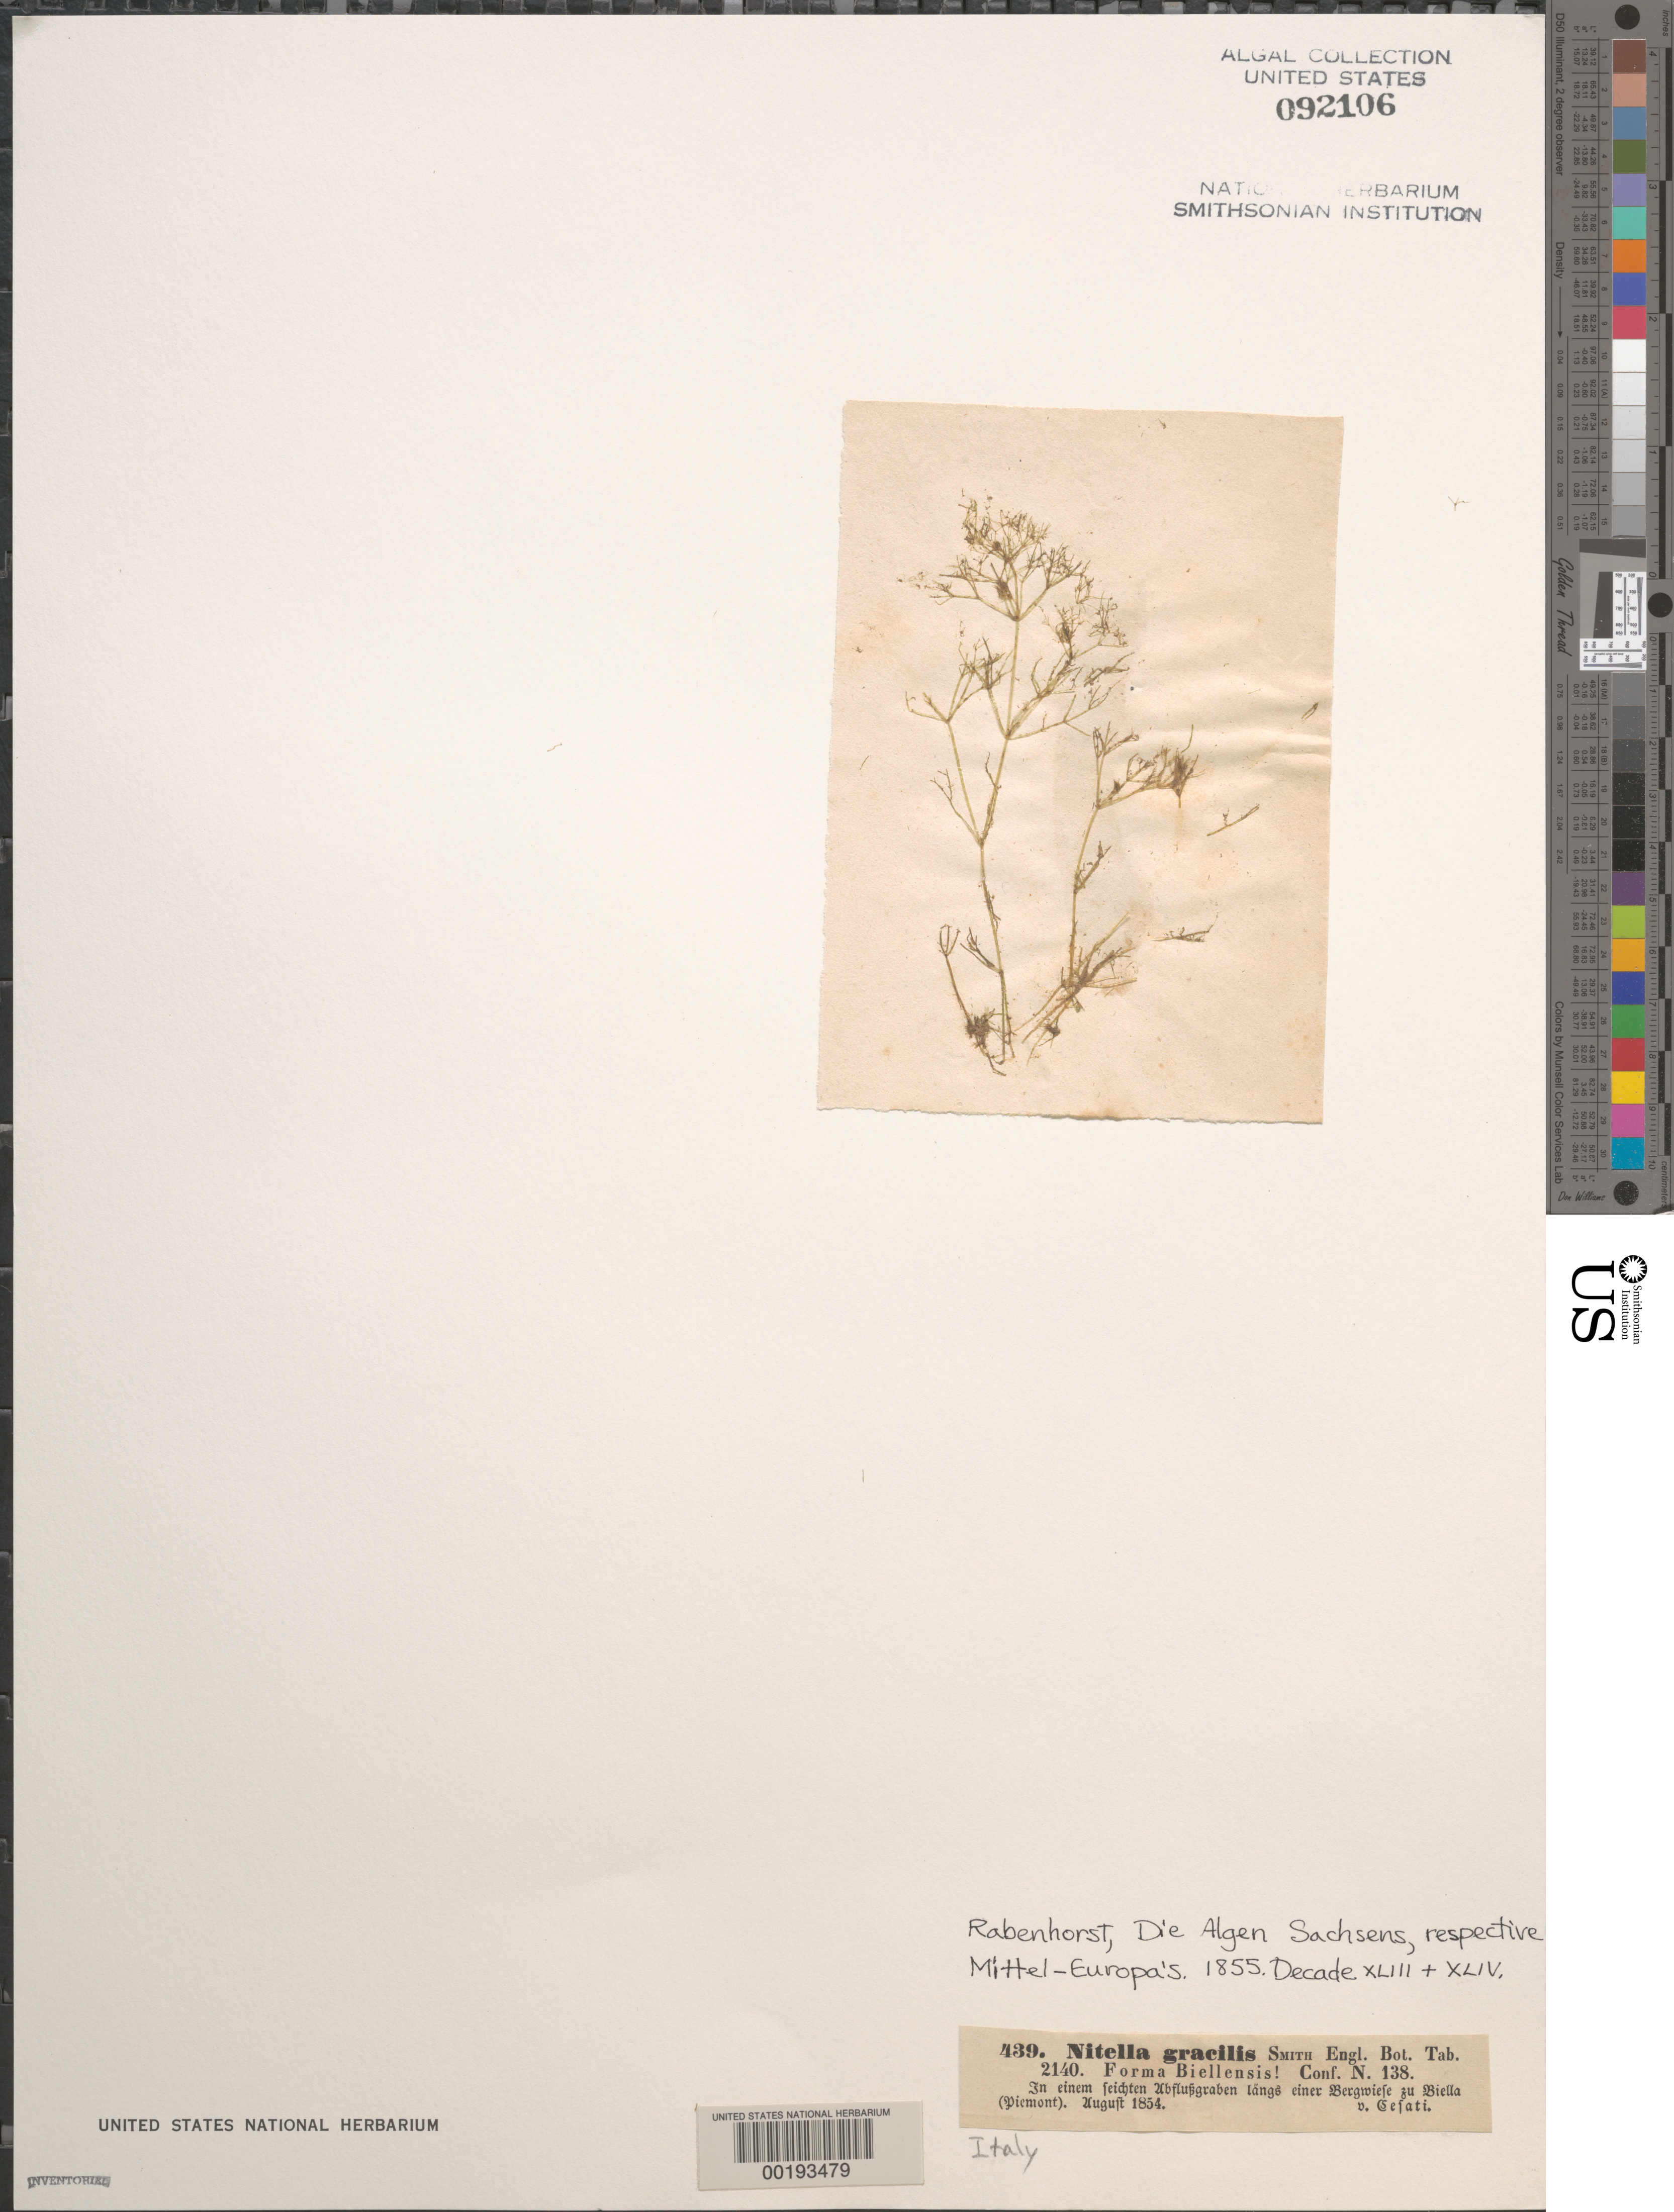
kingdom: Plantae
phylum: Charophyta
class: Charophyceae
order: Charales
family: Characeae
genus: Nitella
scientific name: Nitella gracilis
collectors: V. de Cesati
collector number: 439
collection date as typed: Aug 1854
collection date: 1854-08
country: Italy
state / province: Piedmont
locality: Biella, vercelli province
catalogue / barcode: US 92106